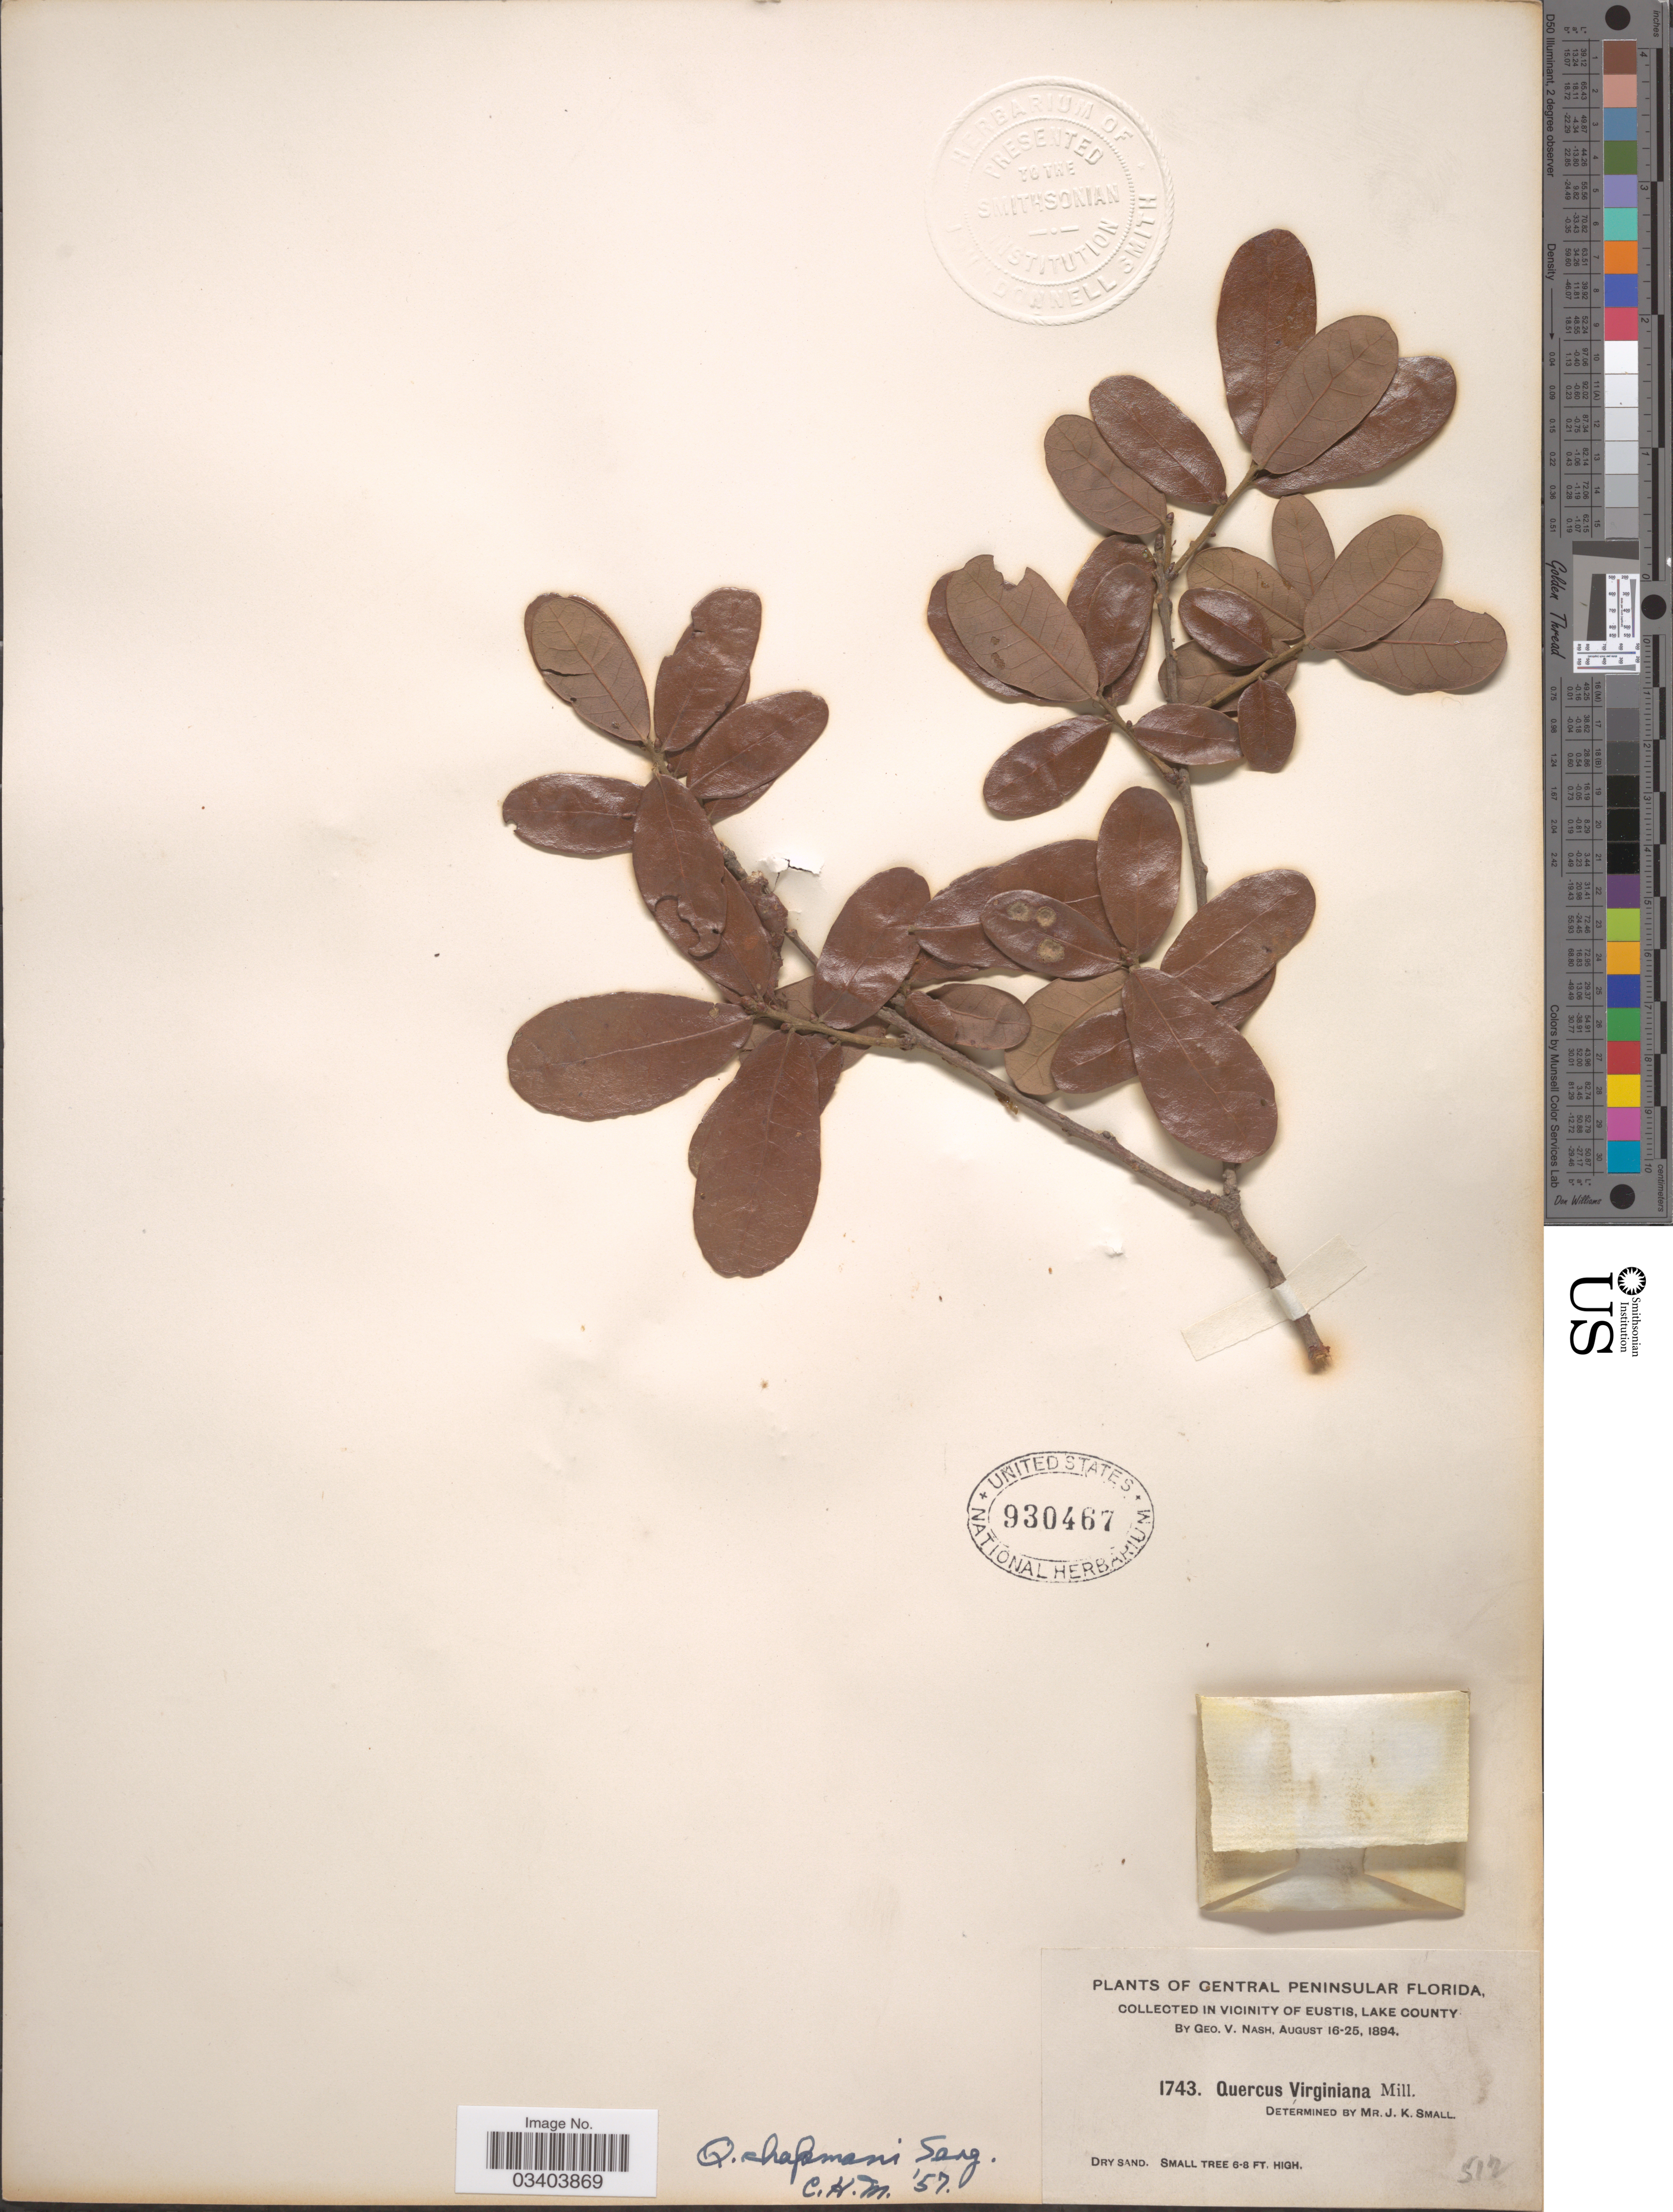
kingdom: Plantae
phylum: Tracheophyta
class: Magnoliopsida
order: Fagales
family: Fagaceae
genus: Quercus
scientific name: Quercus chapmanii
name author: Sarg.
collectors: G. V. Nash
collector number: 1743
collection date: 1894-08-16/1894-08-25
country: United States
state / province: Florida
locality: Central Peninsular Florida. In vicinity of Eustis, Lake County.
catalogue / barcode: US 930467